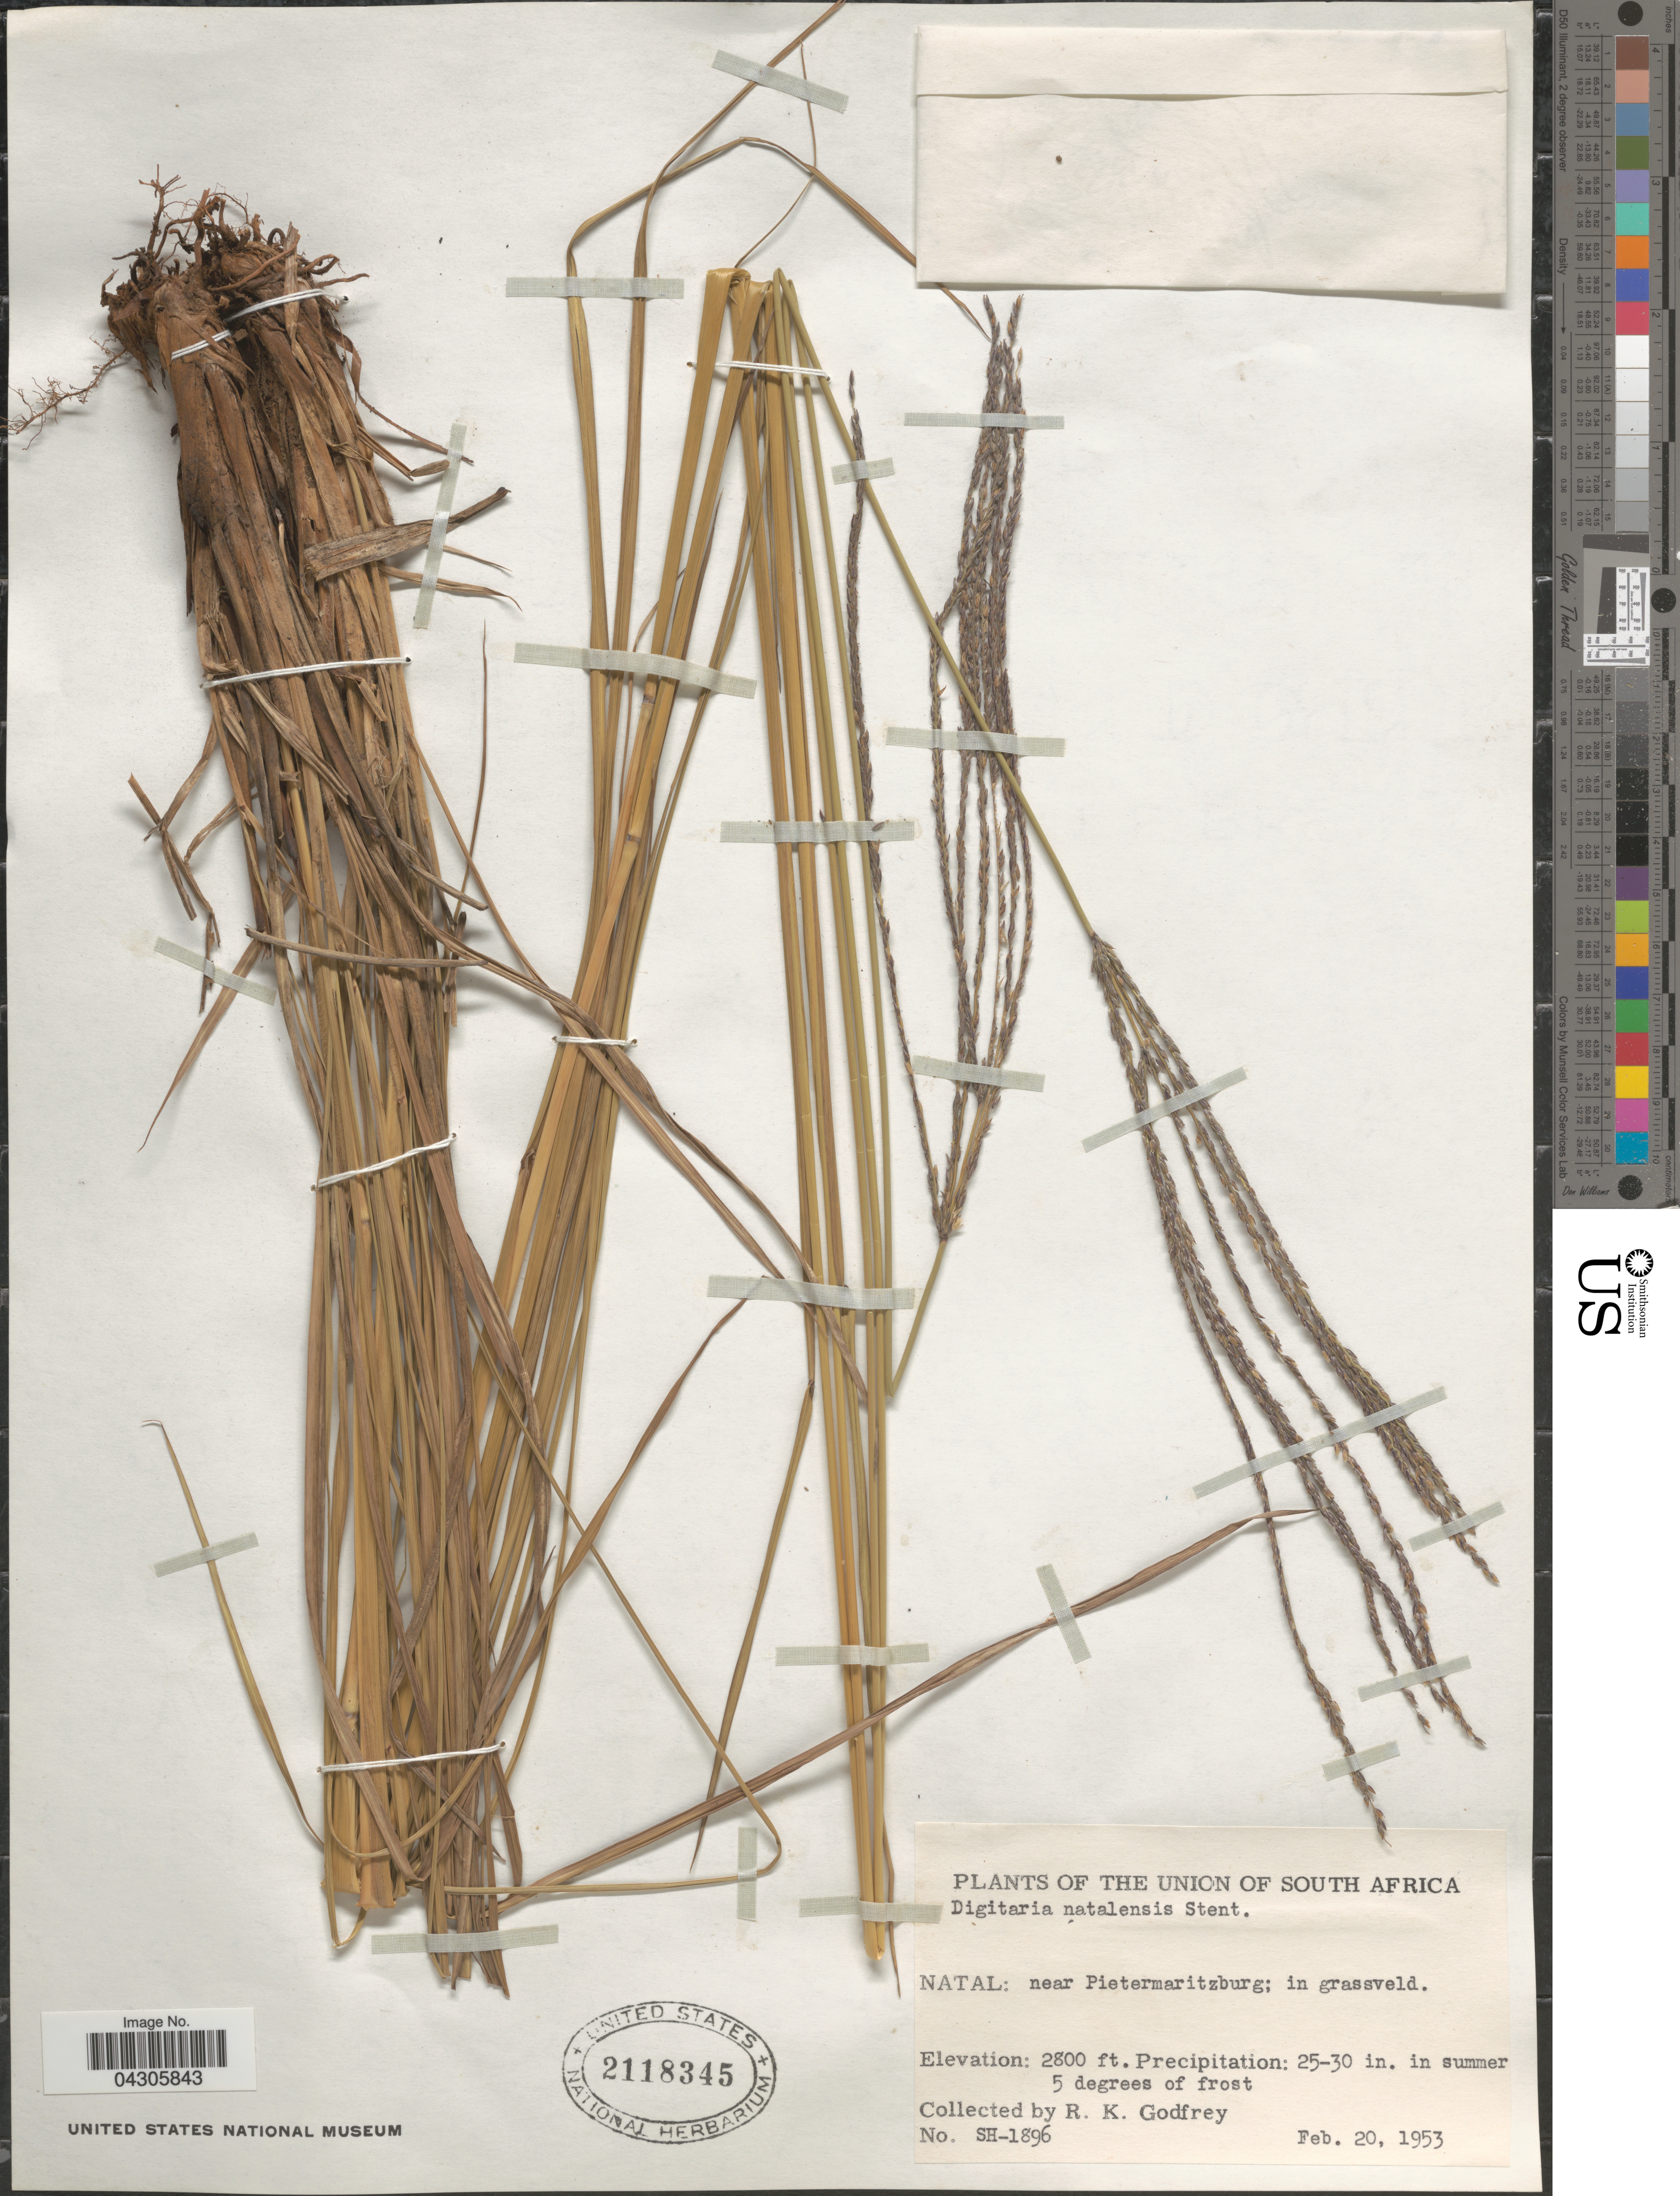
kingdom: Plantae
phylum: Tracheophyta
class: Liliopsida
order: Poales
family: Poaceae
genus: Digitaria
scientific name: Digitaria natalensis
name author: Stent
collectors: R. K. Godfrey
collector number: SH-1896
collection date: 1953-02-20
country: South Africa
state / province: KwaZulu-Natal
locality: Union of South Africa. Natal: near Pietermaritzburg.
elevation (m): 853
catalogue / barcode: US 2118345